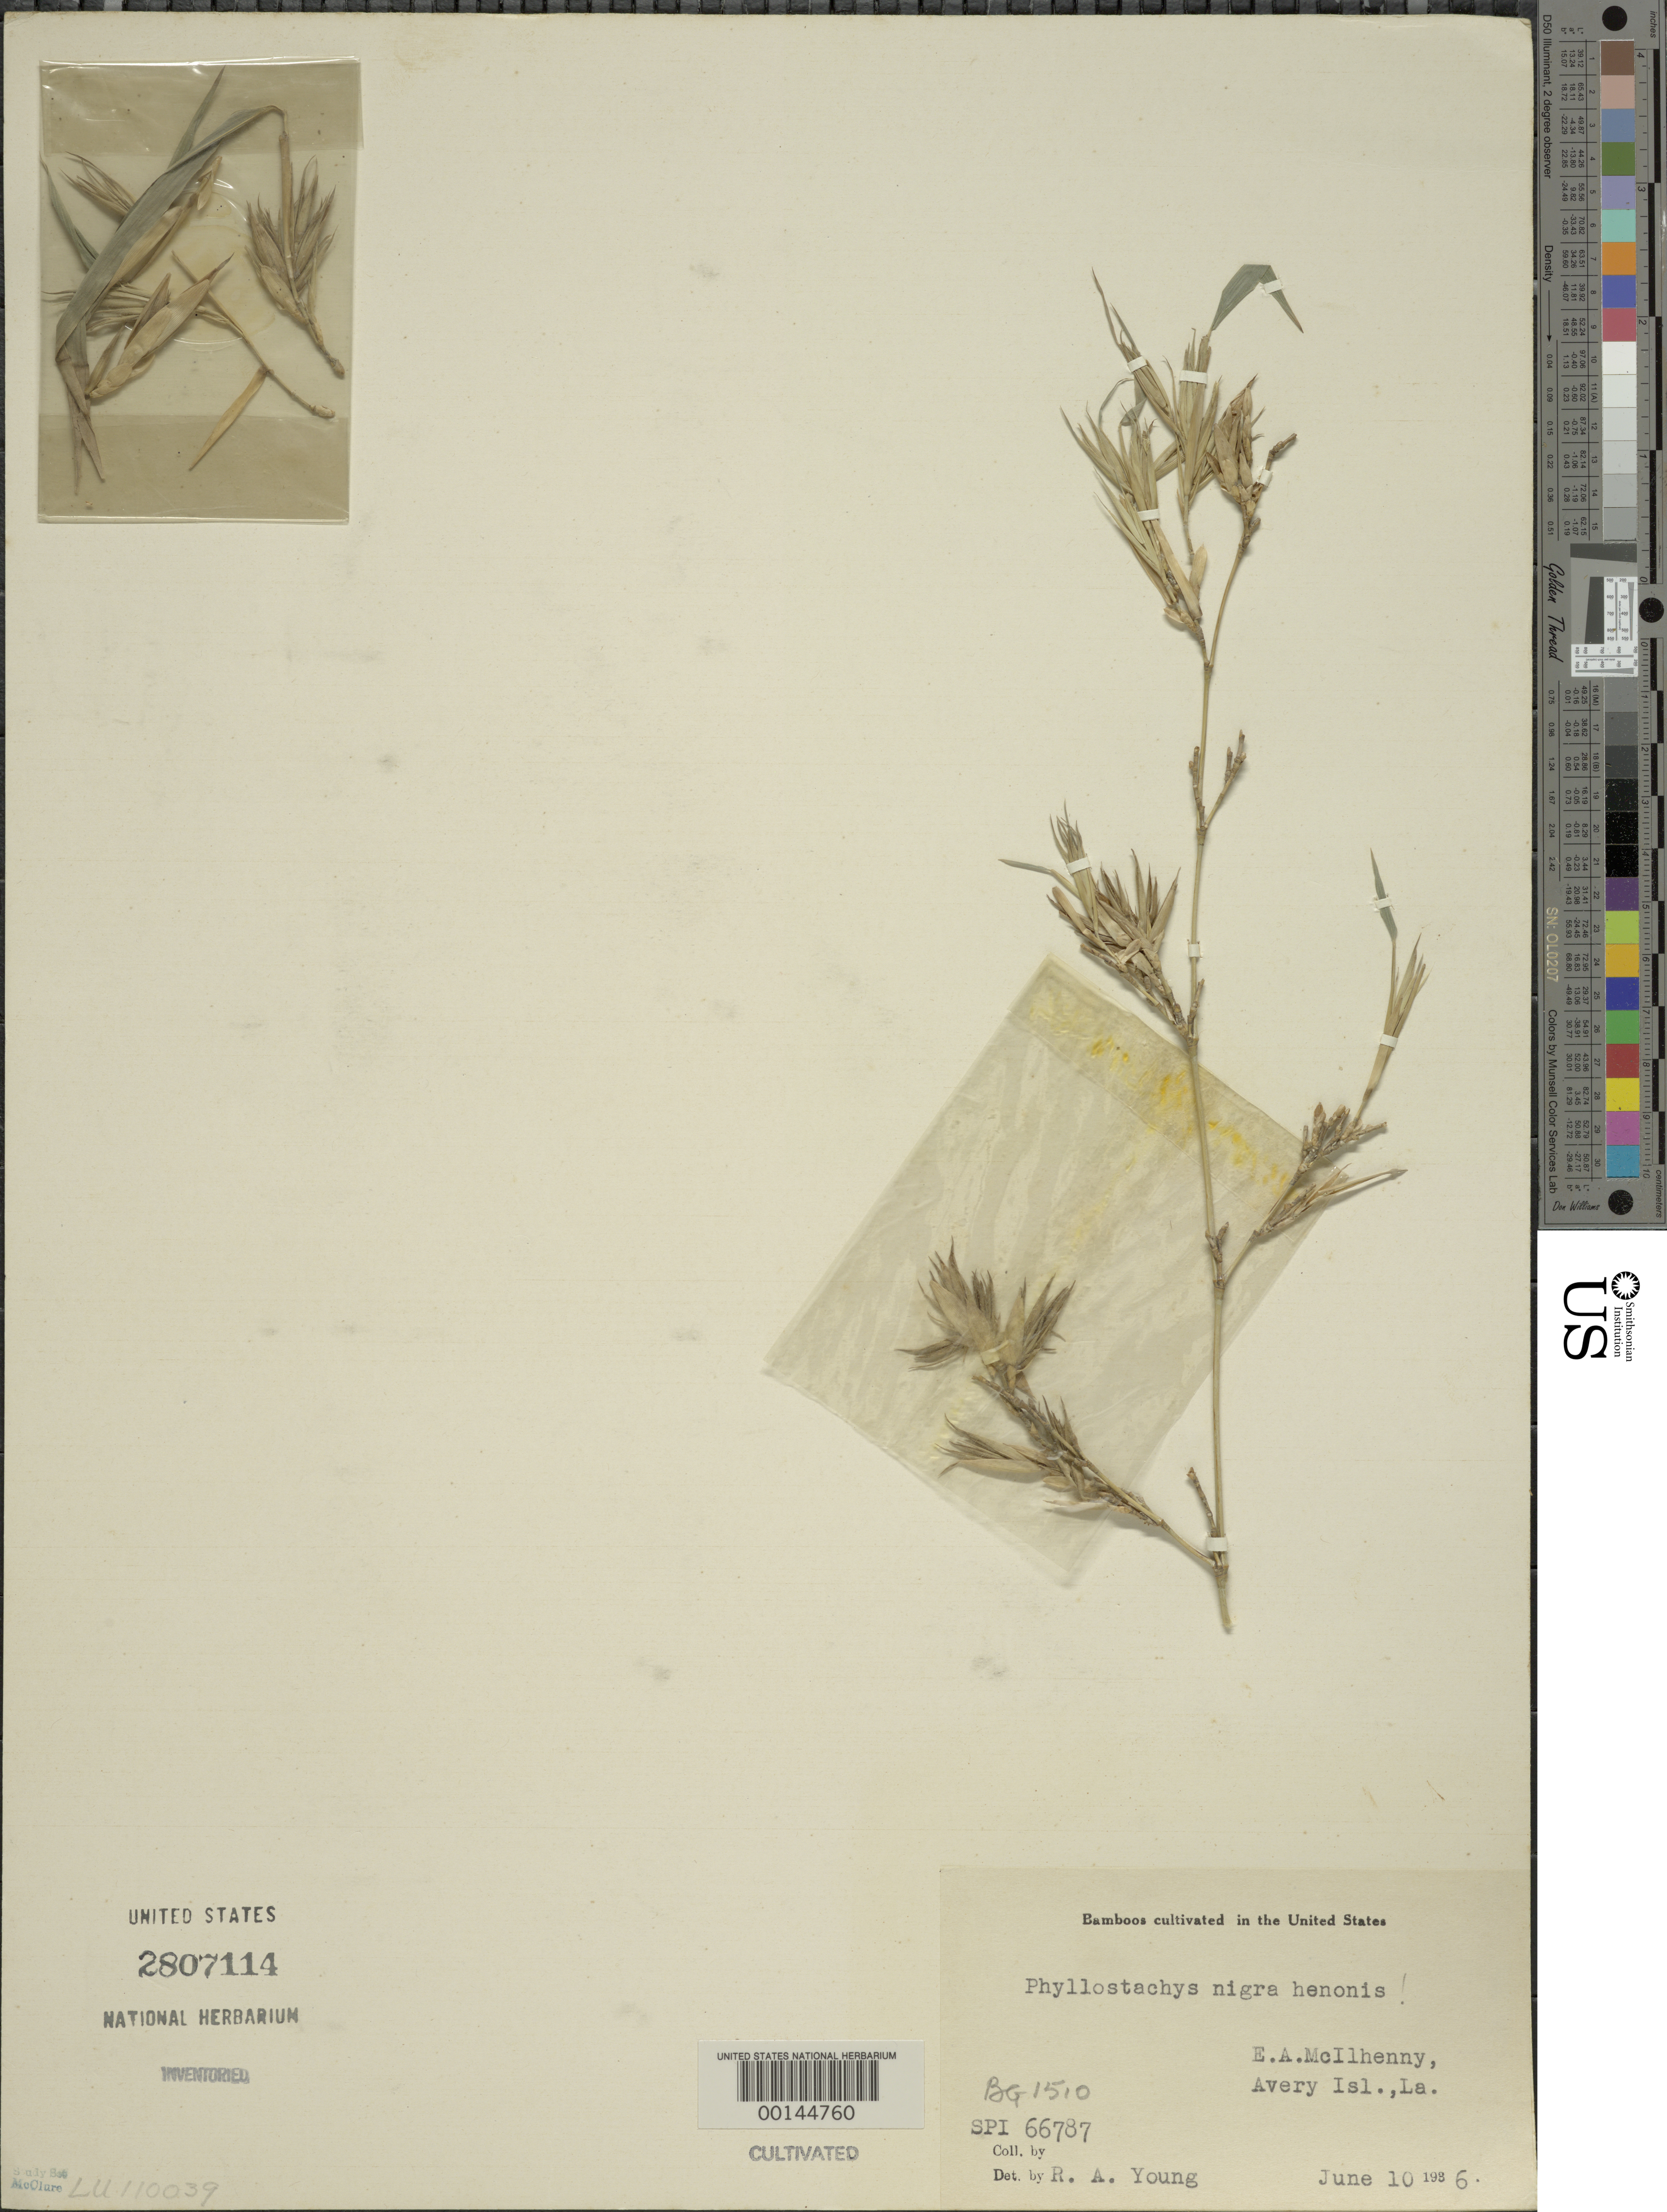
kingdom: Plantae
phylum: Tracheophyta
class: Liliopsida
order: Poales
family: Poaceae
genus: Phyllostachys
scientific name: Phyllostachys nigra var. henonis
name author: (Mitford) Stapf ex Rendle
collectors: R. A. Young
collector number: SPI 66787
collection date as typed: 10 Jun 1936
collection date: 1936-06-10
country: United States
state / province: Louisiana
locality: Avery island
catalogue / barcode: US 2807114